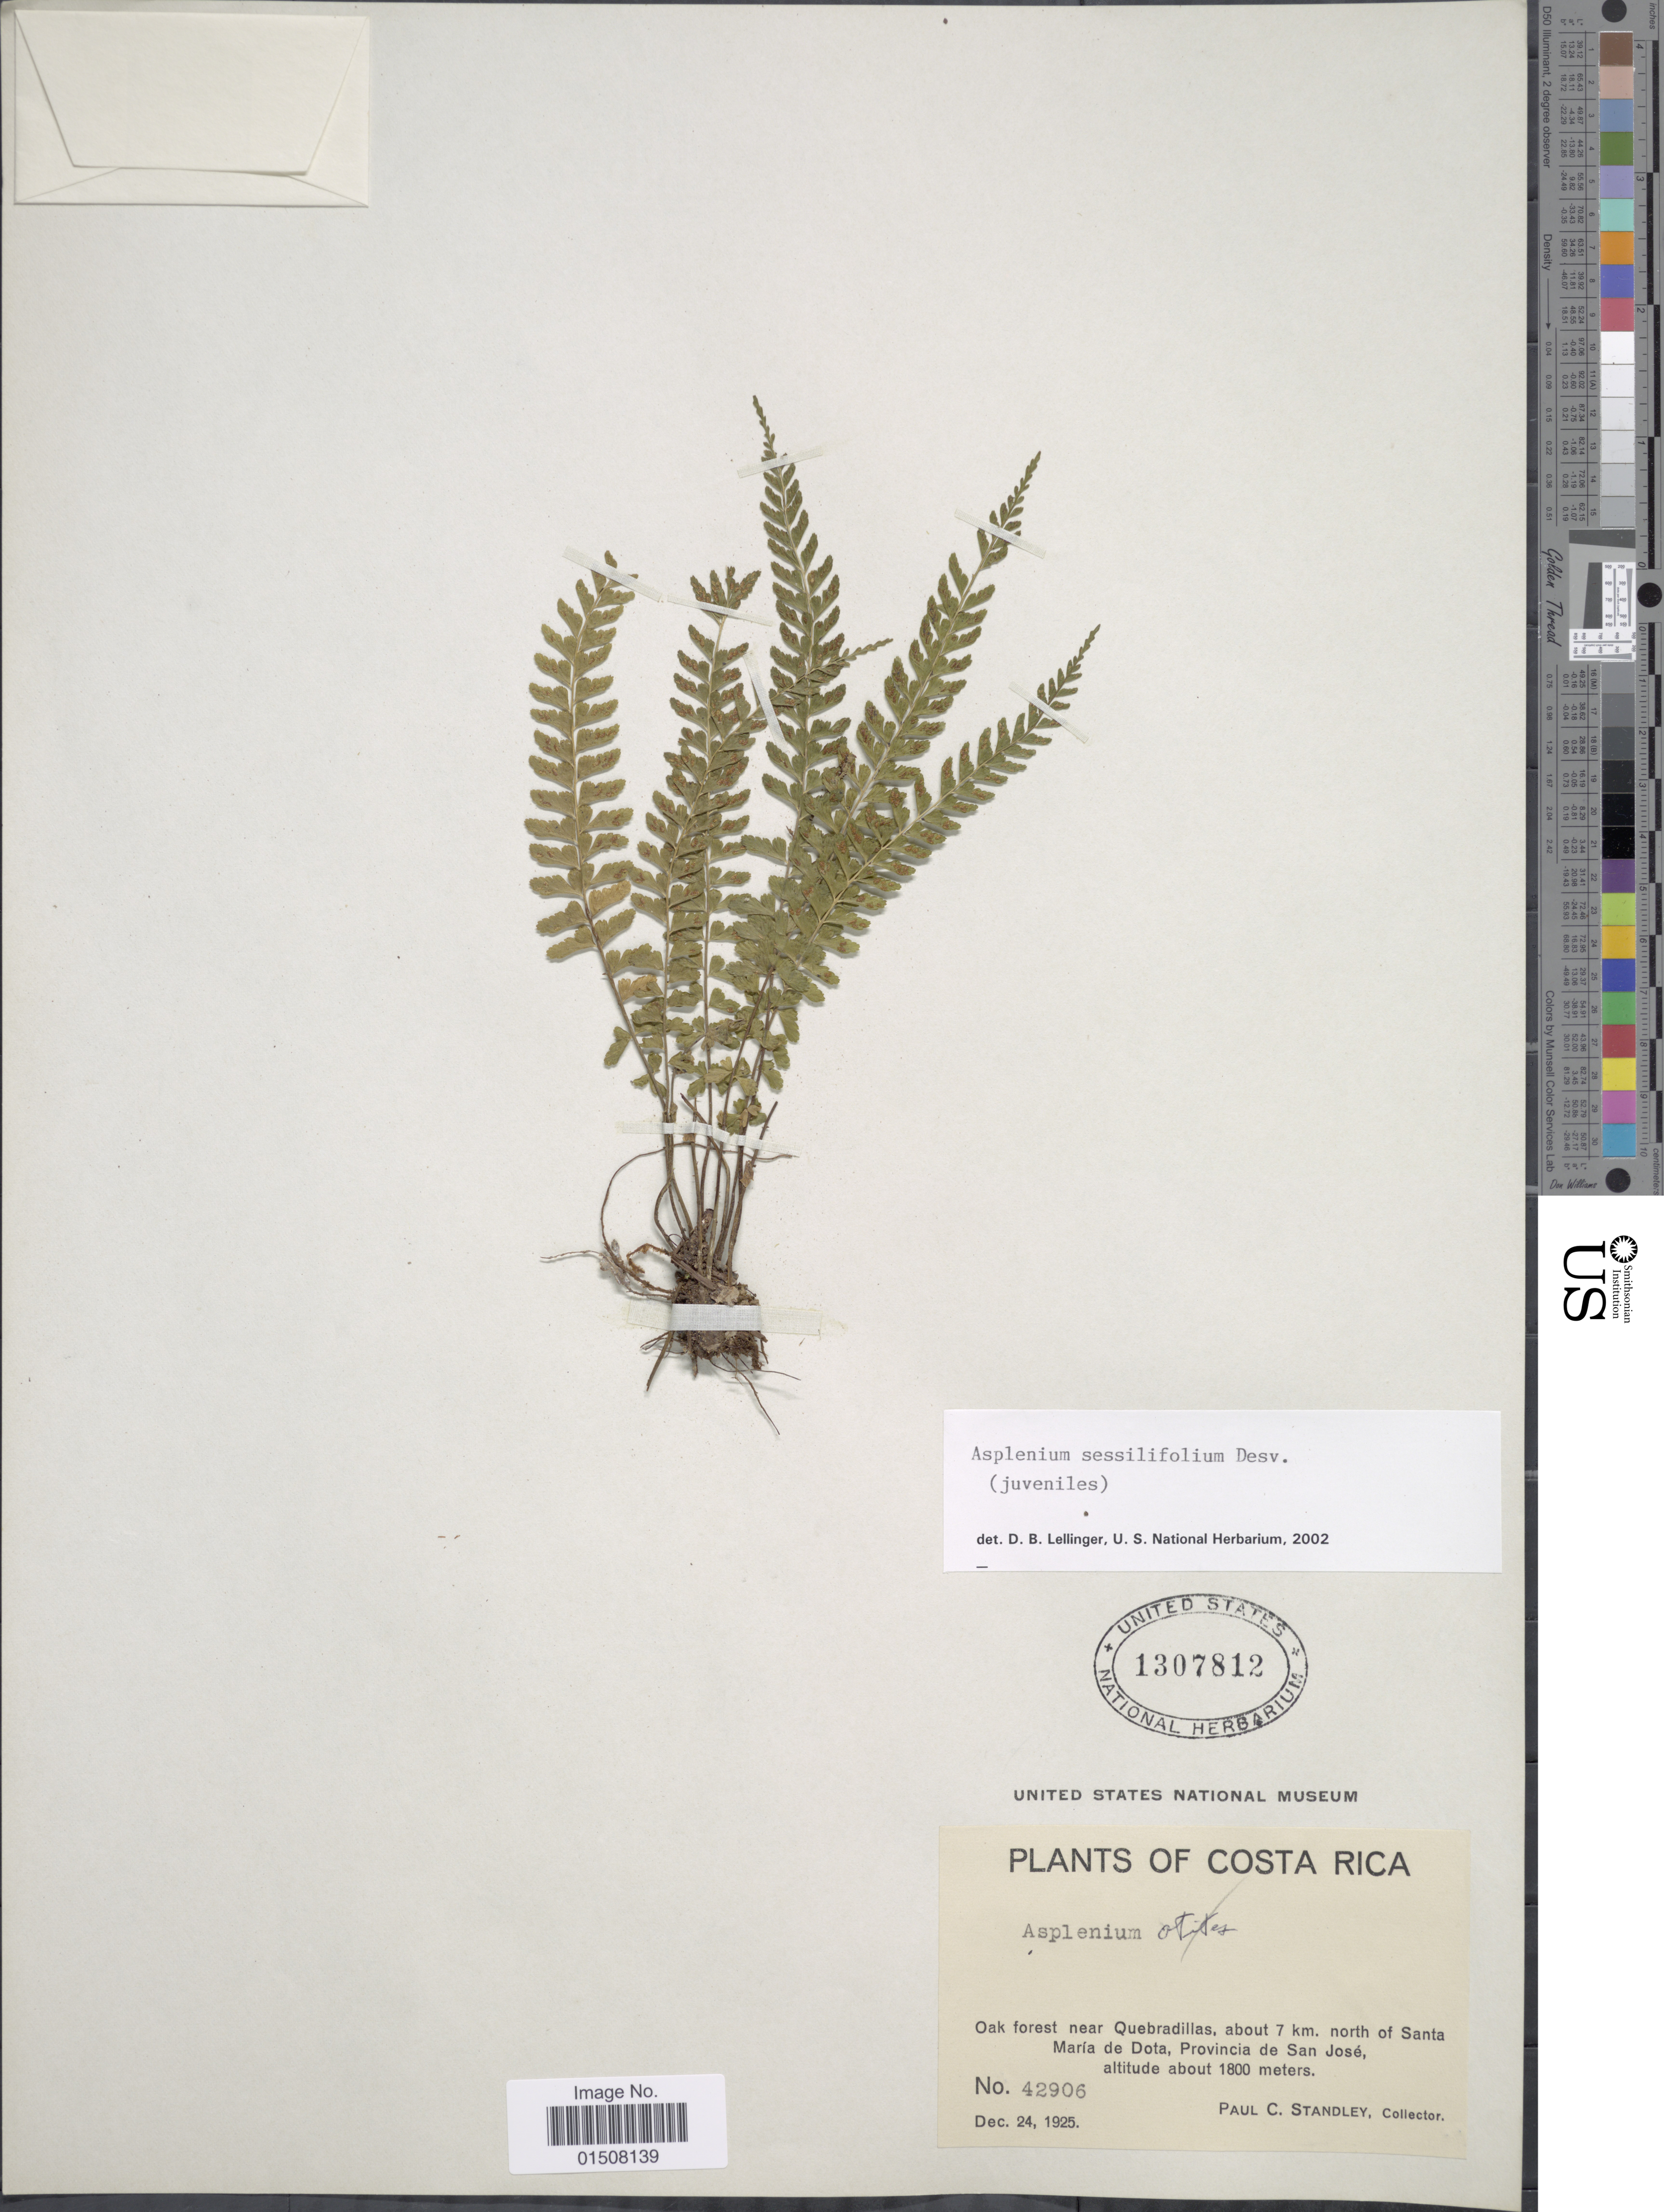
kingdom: Plantae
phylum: Tracheophyta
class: Polypodiopsida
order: Polypodiales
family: Aspleniaceae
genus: Asplenium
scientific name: Asplenium sessilifolium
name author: Desv.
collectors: P. C. Standley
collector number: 42906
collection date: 1925-12-24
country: Costa Rica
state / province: San José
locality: Oak forest near Quebradillas, about 7 km, north of Santa Maria de Dota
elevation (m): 1800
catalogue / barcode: US 1307812